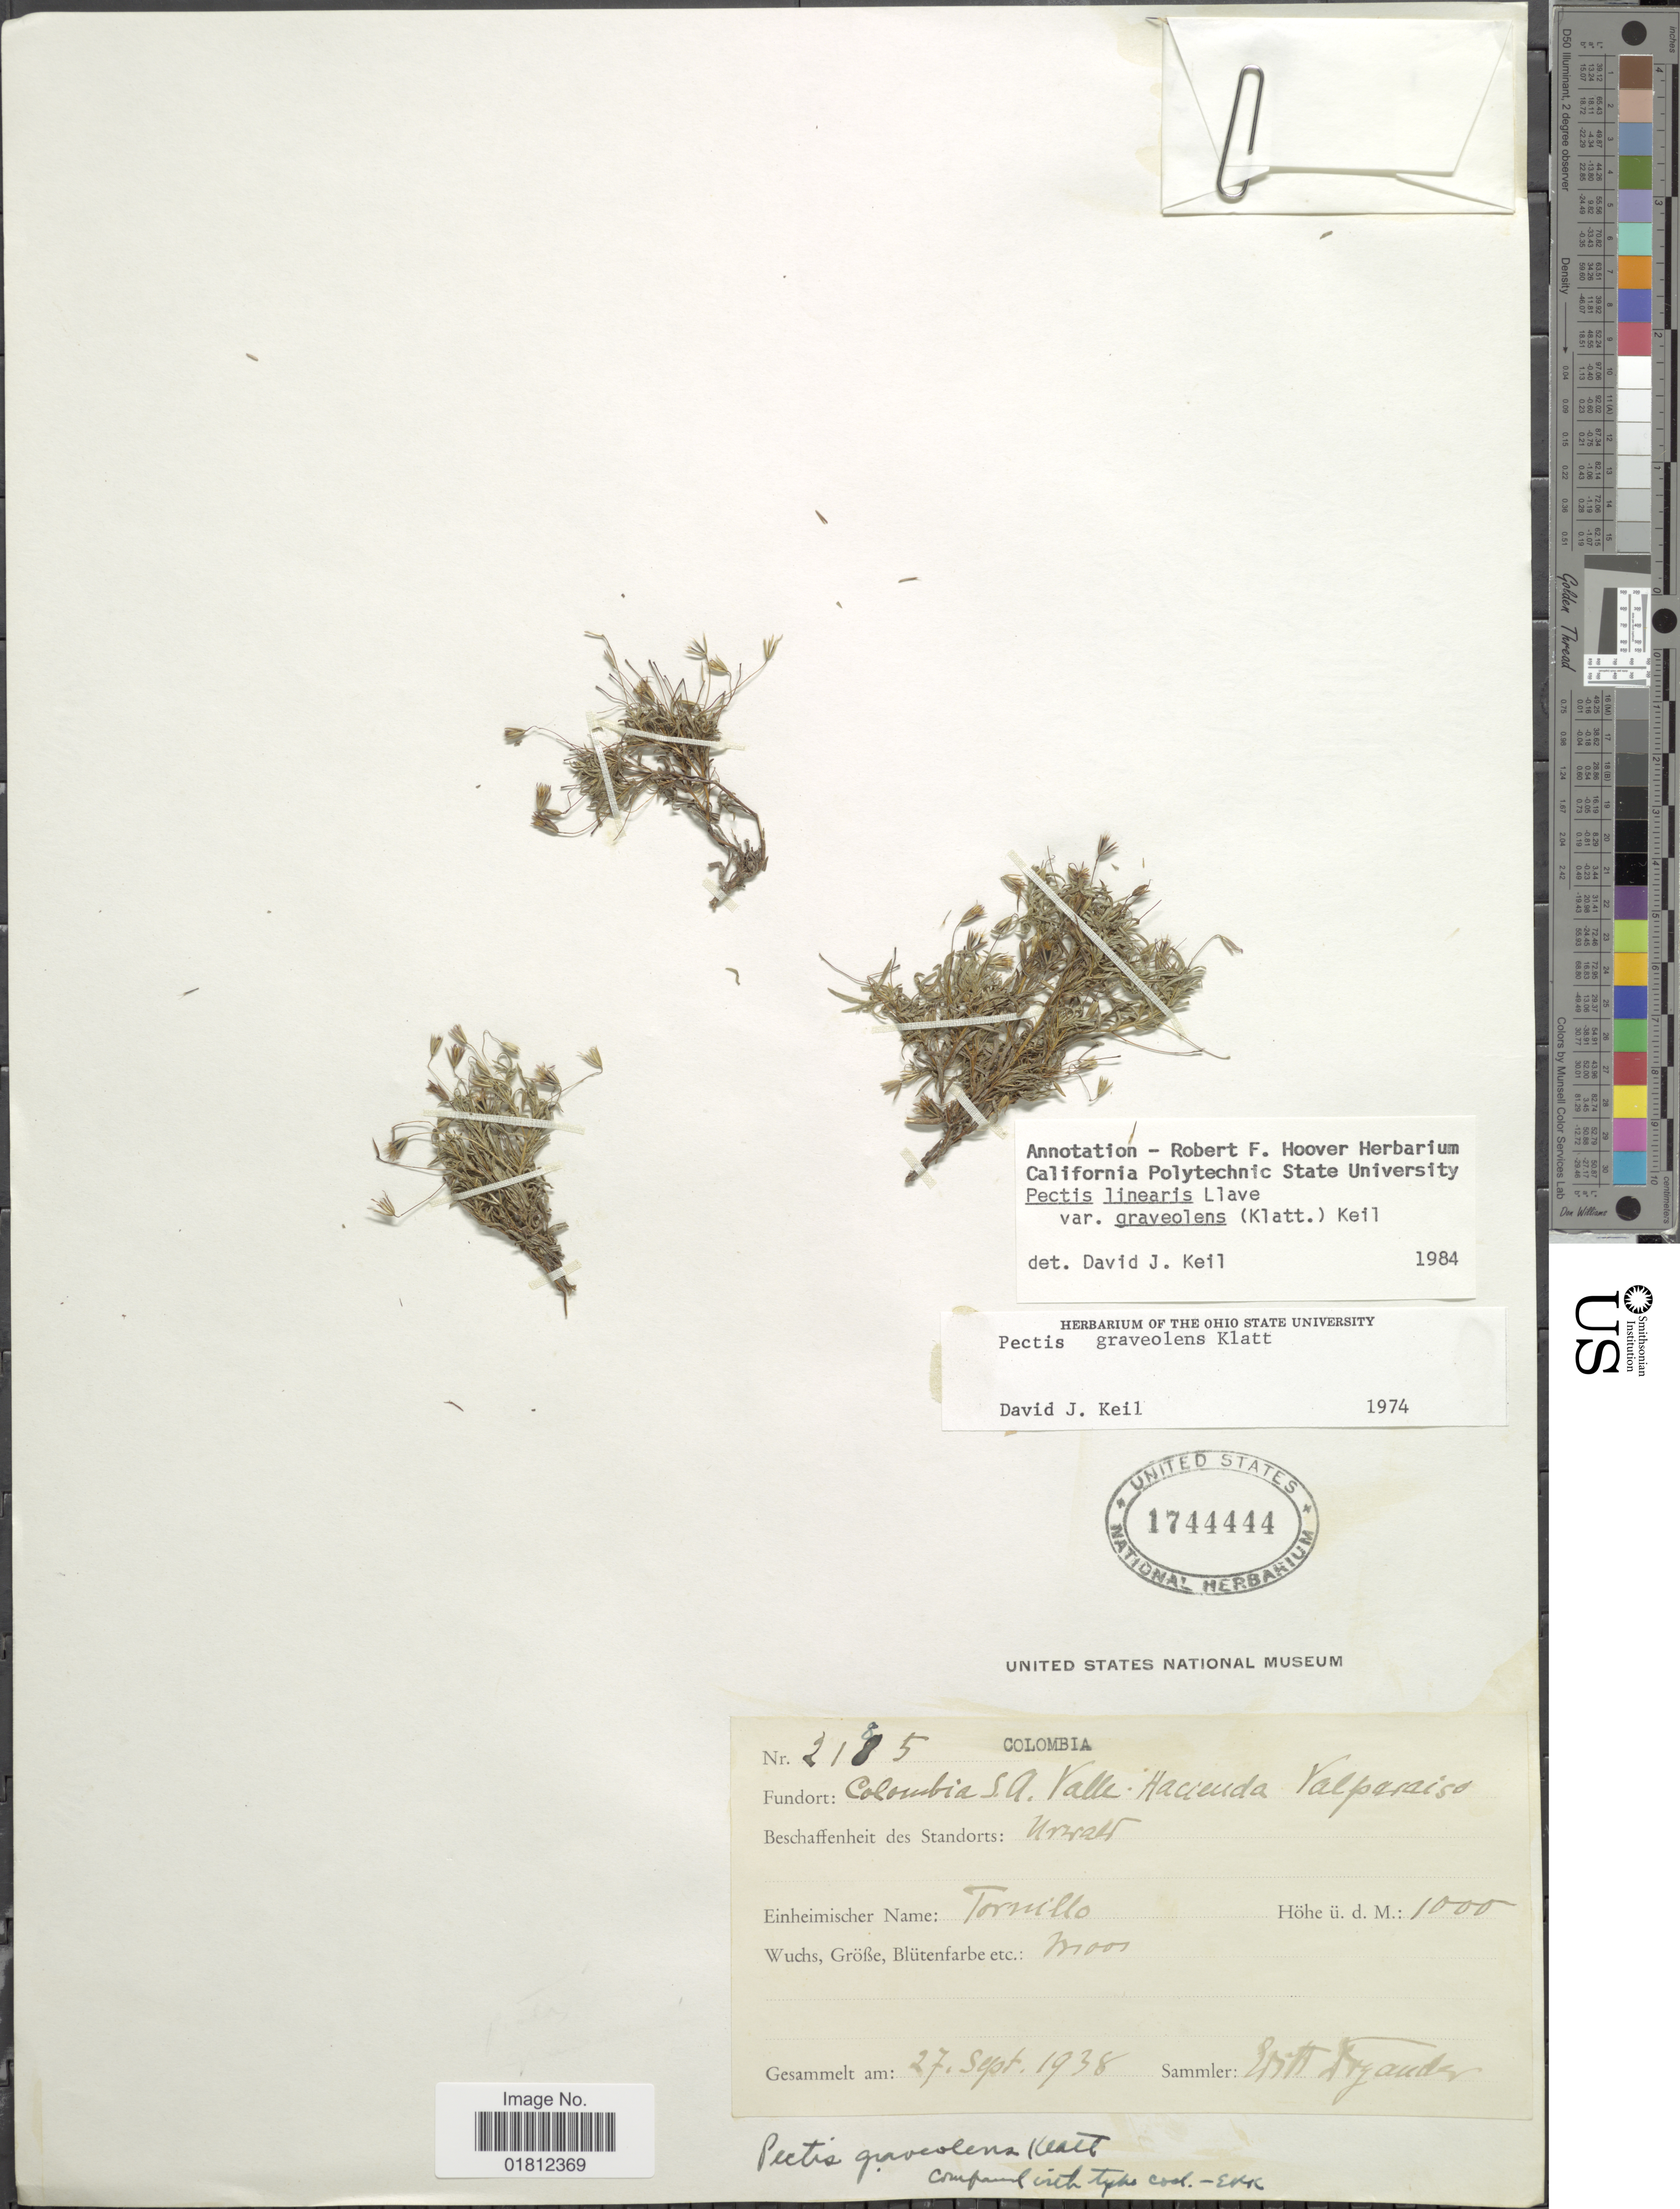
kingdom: Plantae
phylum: Tracheophyta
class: Magnoliopsida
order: Asterales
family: Asteraceae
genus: Pectis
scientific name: Pectis linearis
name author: La Llave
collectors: E. I. Dryander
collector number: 2185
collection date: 1938-09-27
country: Colombia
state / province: Valle del Cauca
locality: Columbia S.A. Valle: Hacienda Valparaiso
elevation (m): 1000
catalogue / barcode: US 1744444